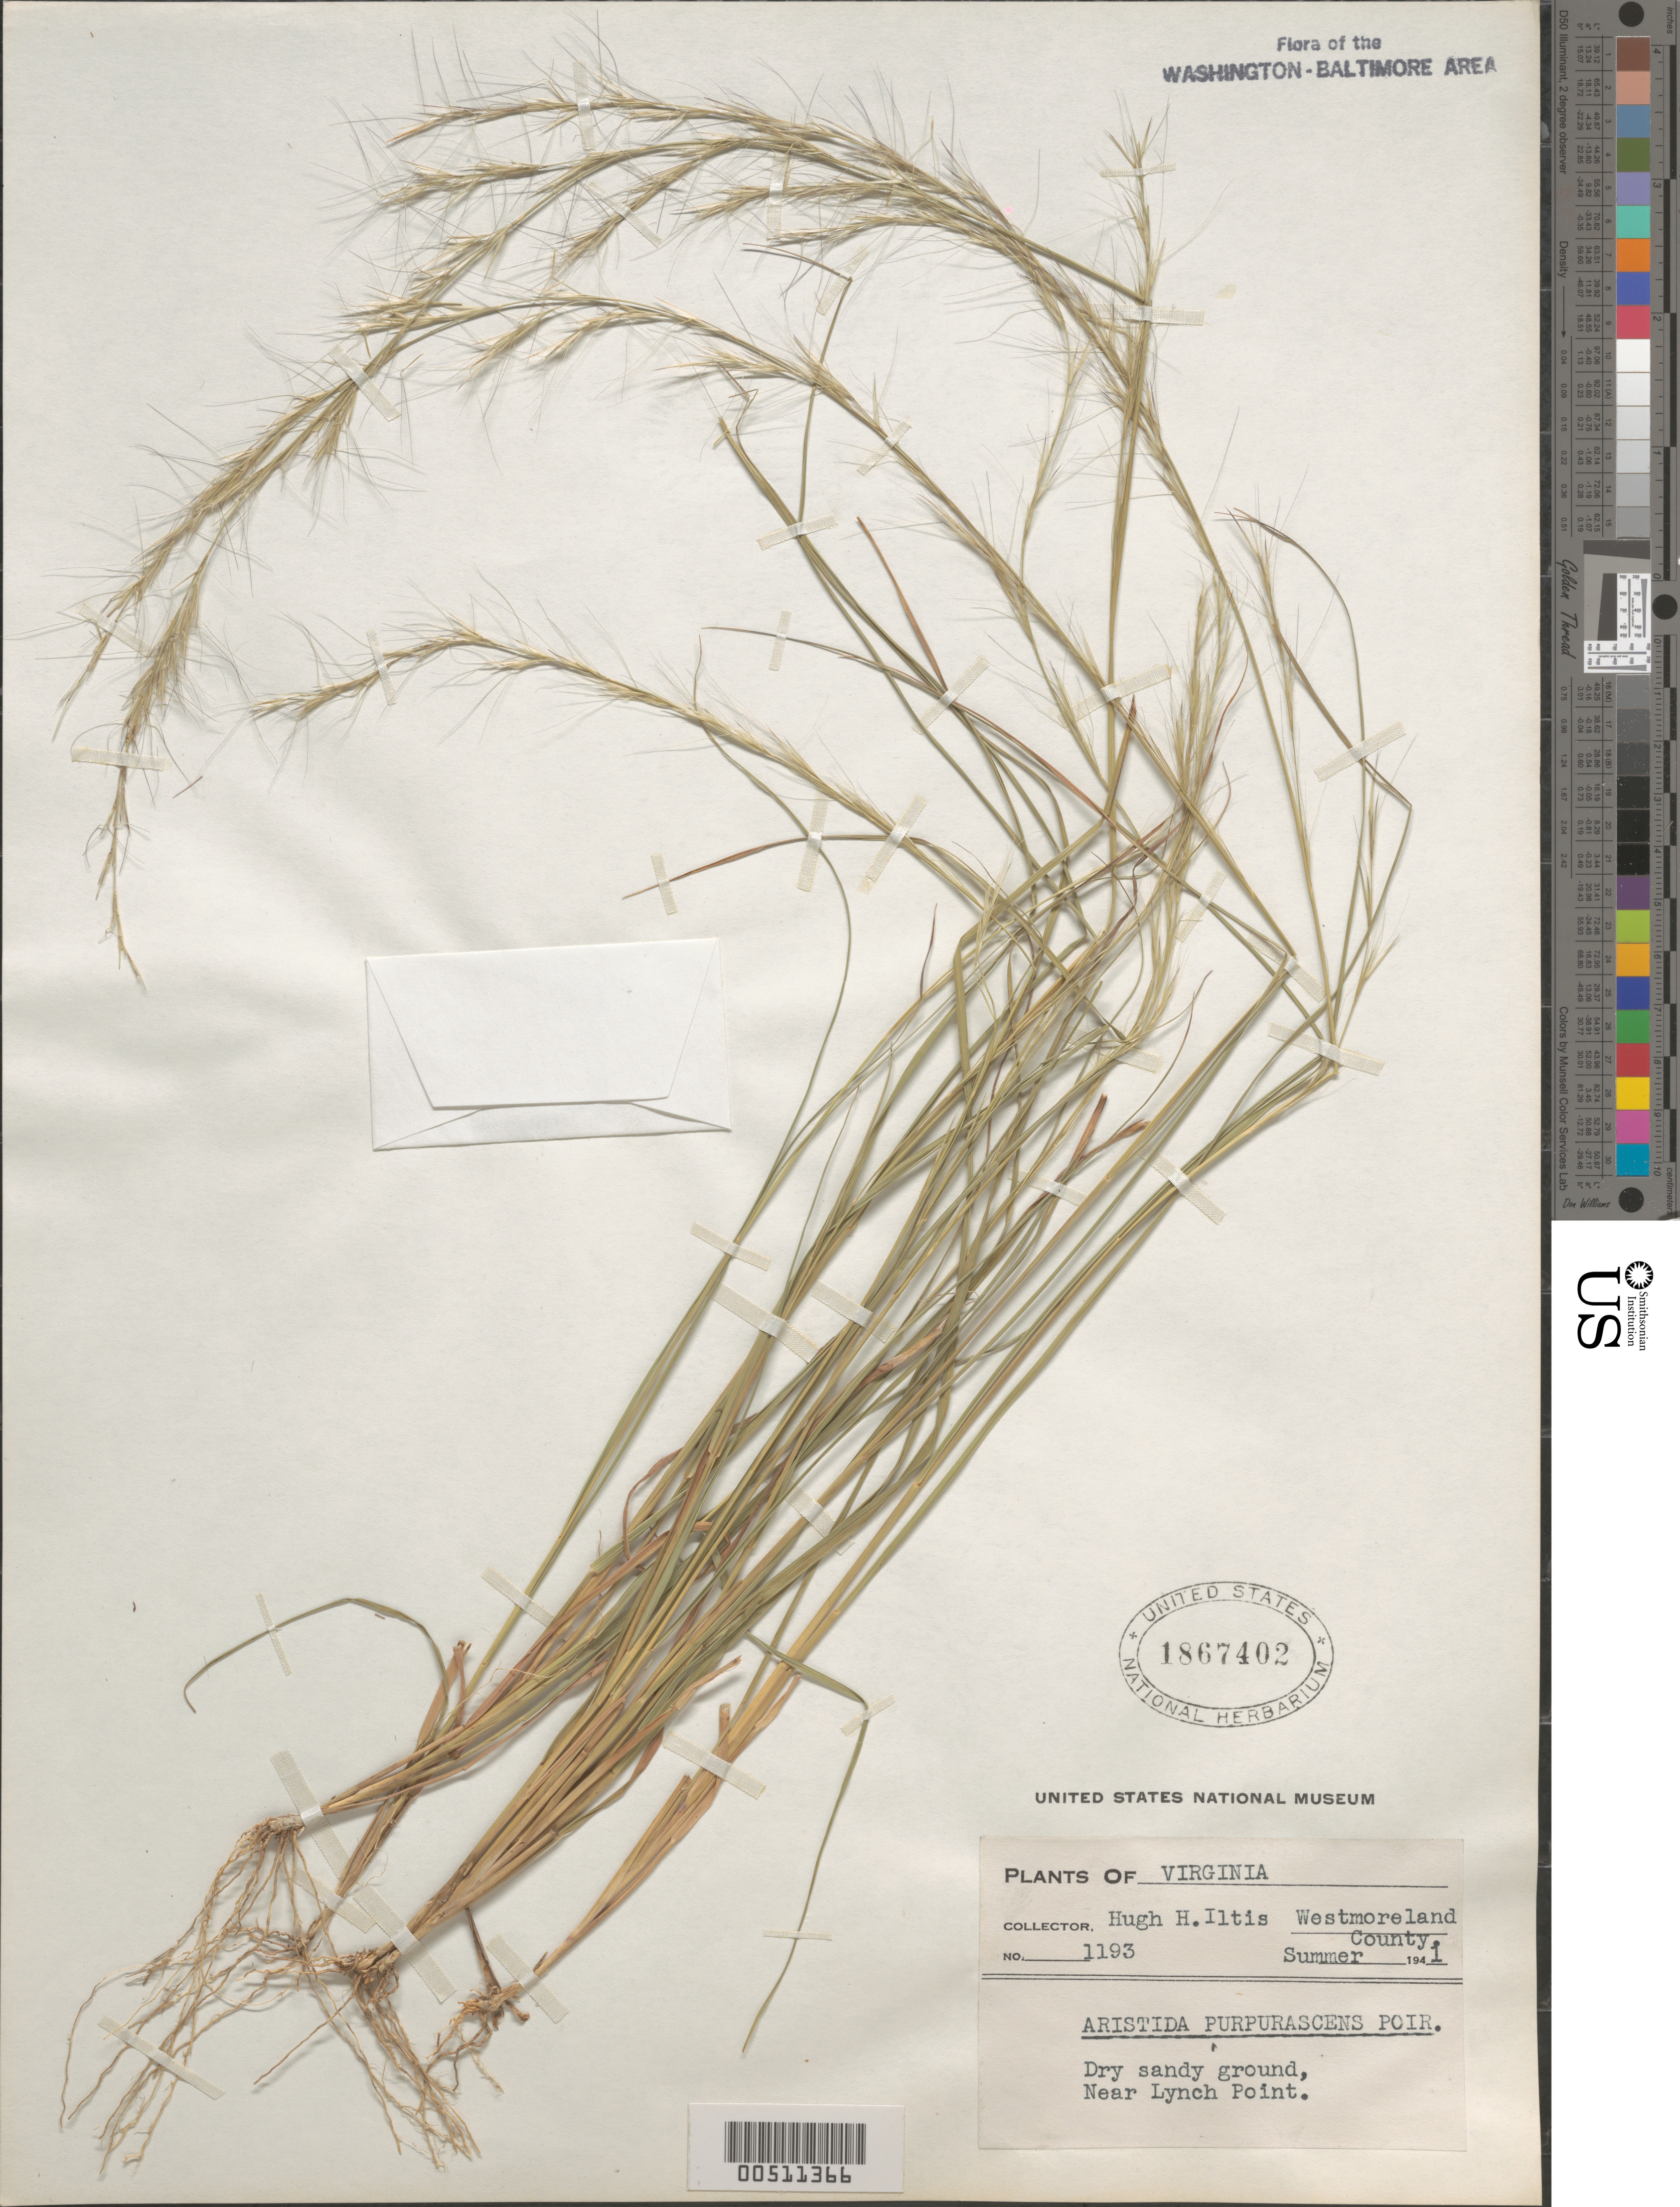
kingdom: Plantae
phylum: Tracheophyta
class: Liliopsida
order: Poales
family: Poaceae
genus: Aristida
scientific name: Aristida purpurascens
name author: Poir. in Lam.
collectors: H. H. Iltis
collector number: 1193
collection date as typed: Sum 1941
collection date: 1941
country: United States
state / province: Virginia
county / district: Westmoreland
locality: Near Lynch Point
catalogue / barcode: US 1867402